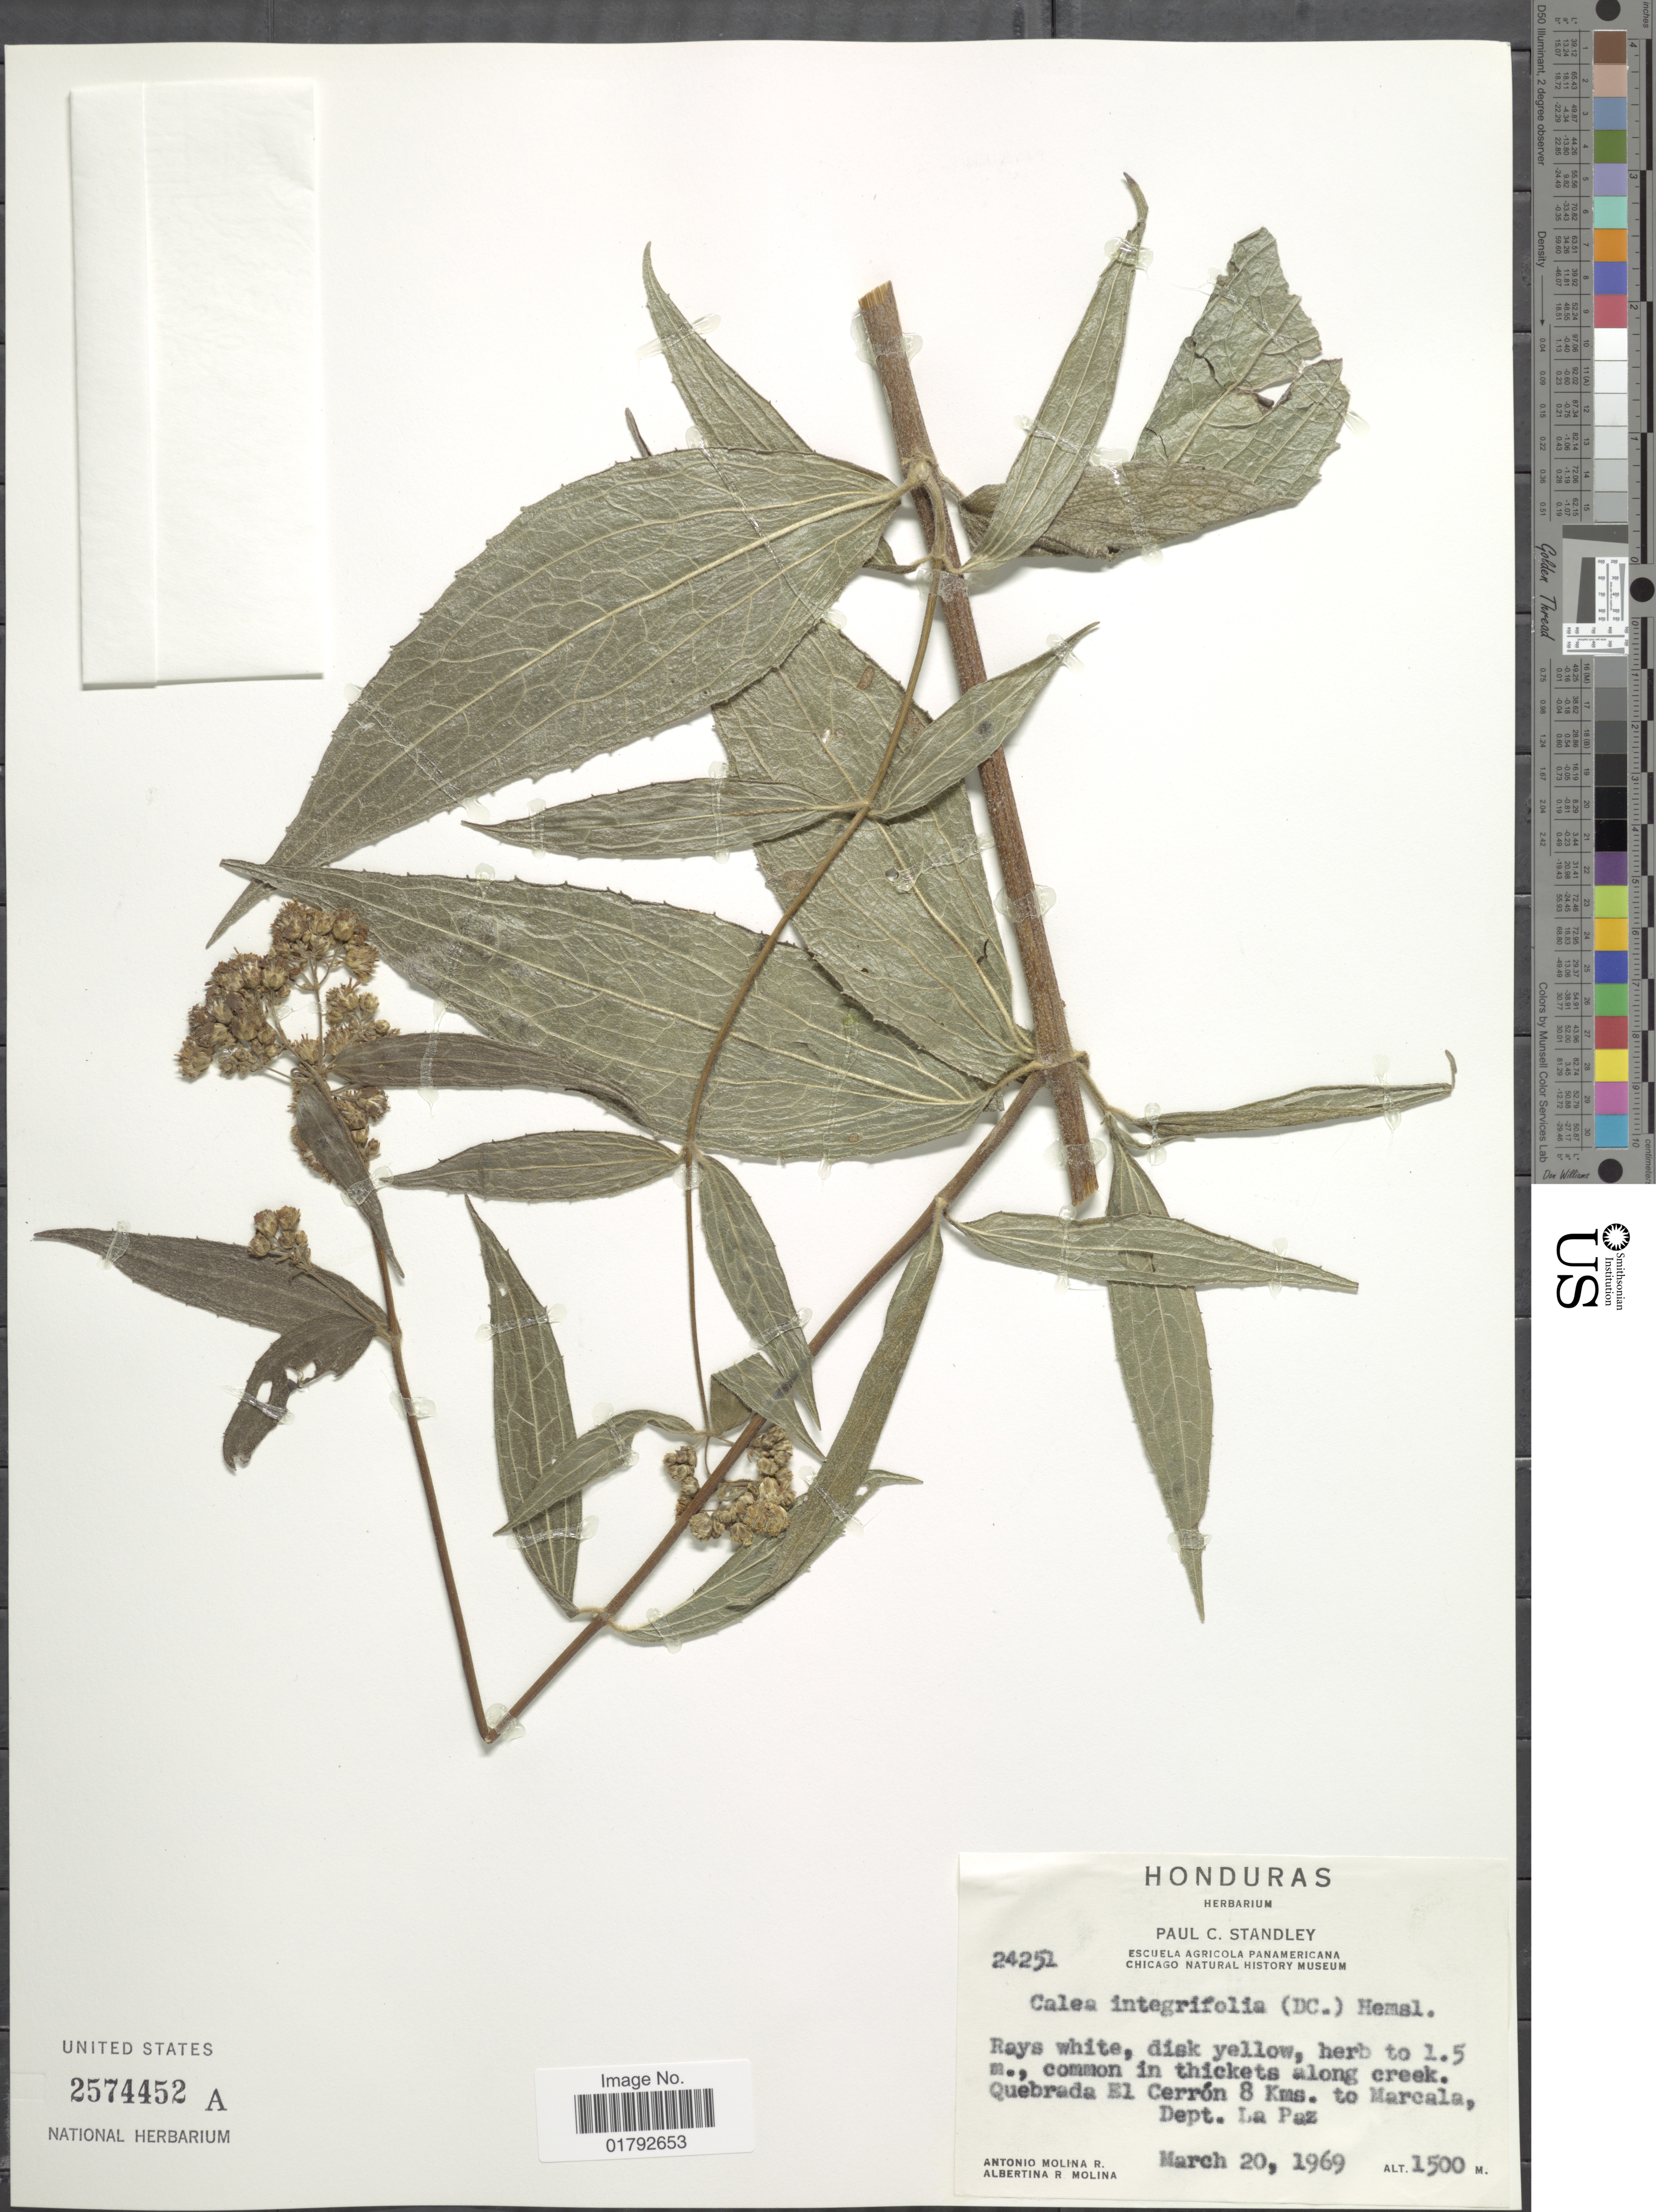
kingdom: Plantae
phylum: Tracheophyta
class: Magnoliopsida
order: Asterales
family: Asteraceae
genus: Alloispermum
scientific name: Alloispermum integrifolium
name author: (DC.) H. Rob.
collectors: A. Molina R. & A. R. Molina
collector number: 24251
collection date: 1969-03-20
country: Honduras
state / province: La Paz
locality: Quebrada El Cerron 8 kms to Marcala, Dept. La Paz.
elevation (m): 1500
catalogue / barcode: US 2574452A